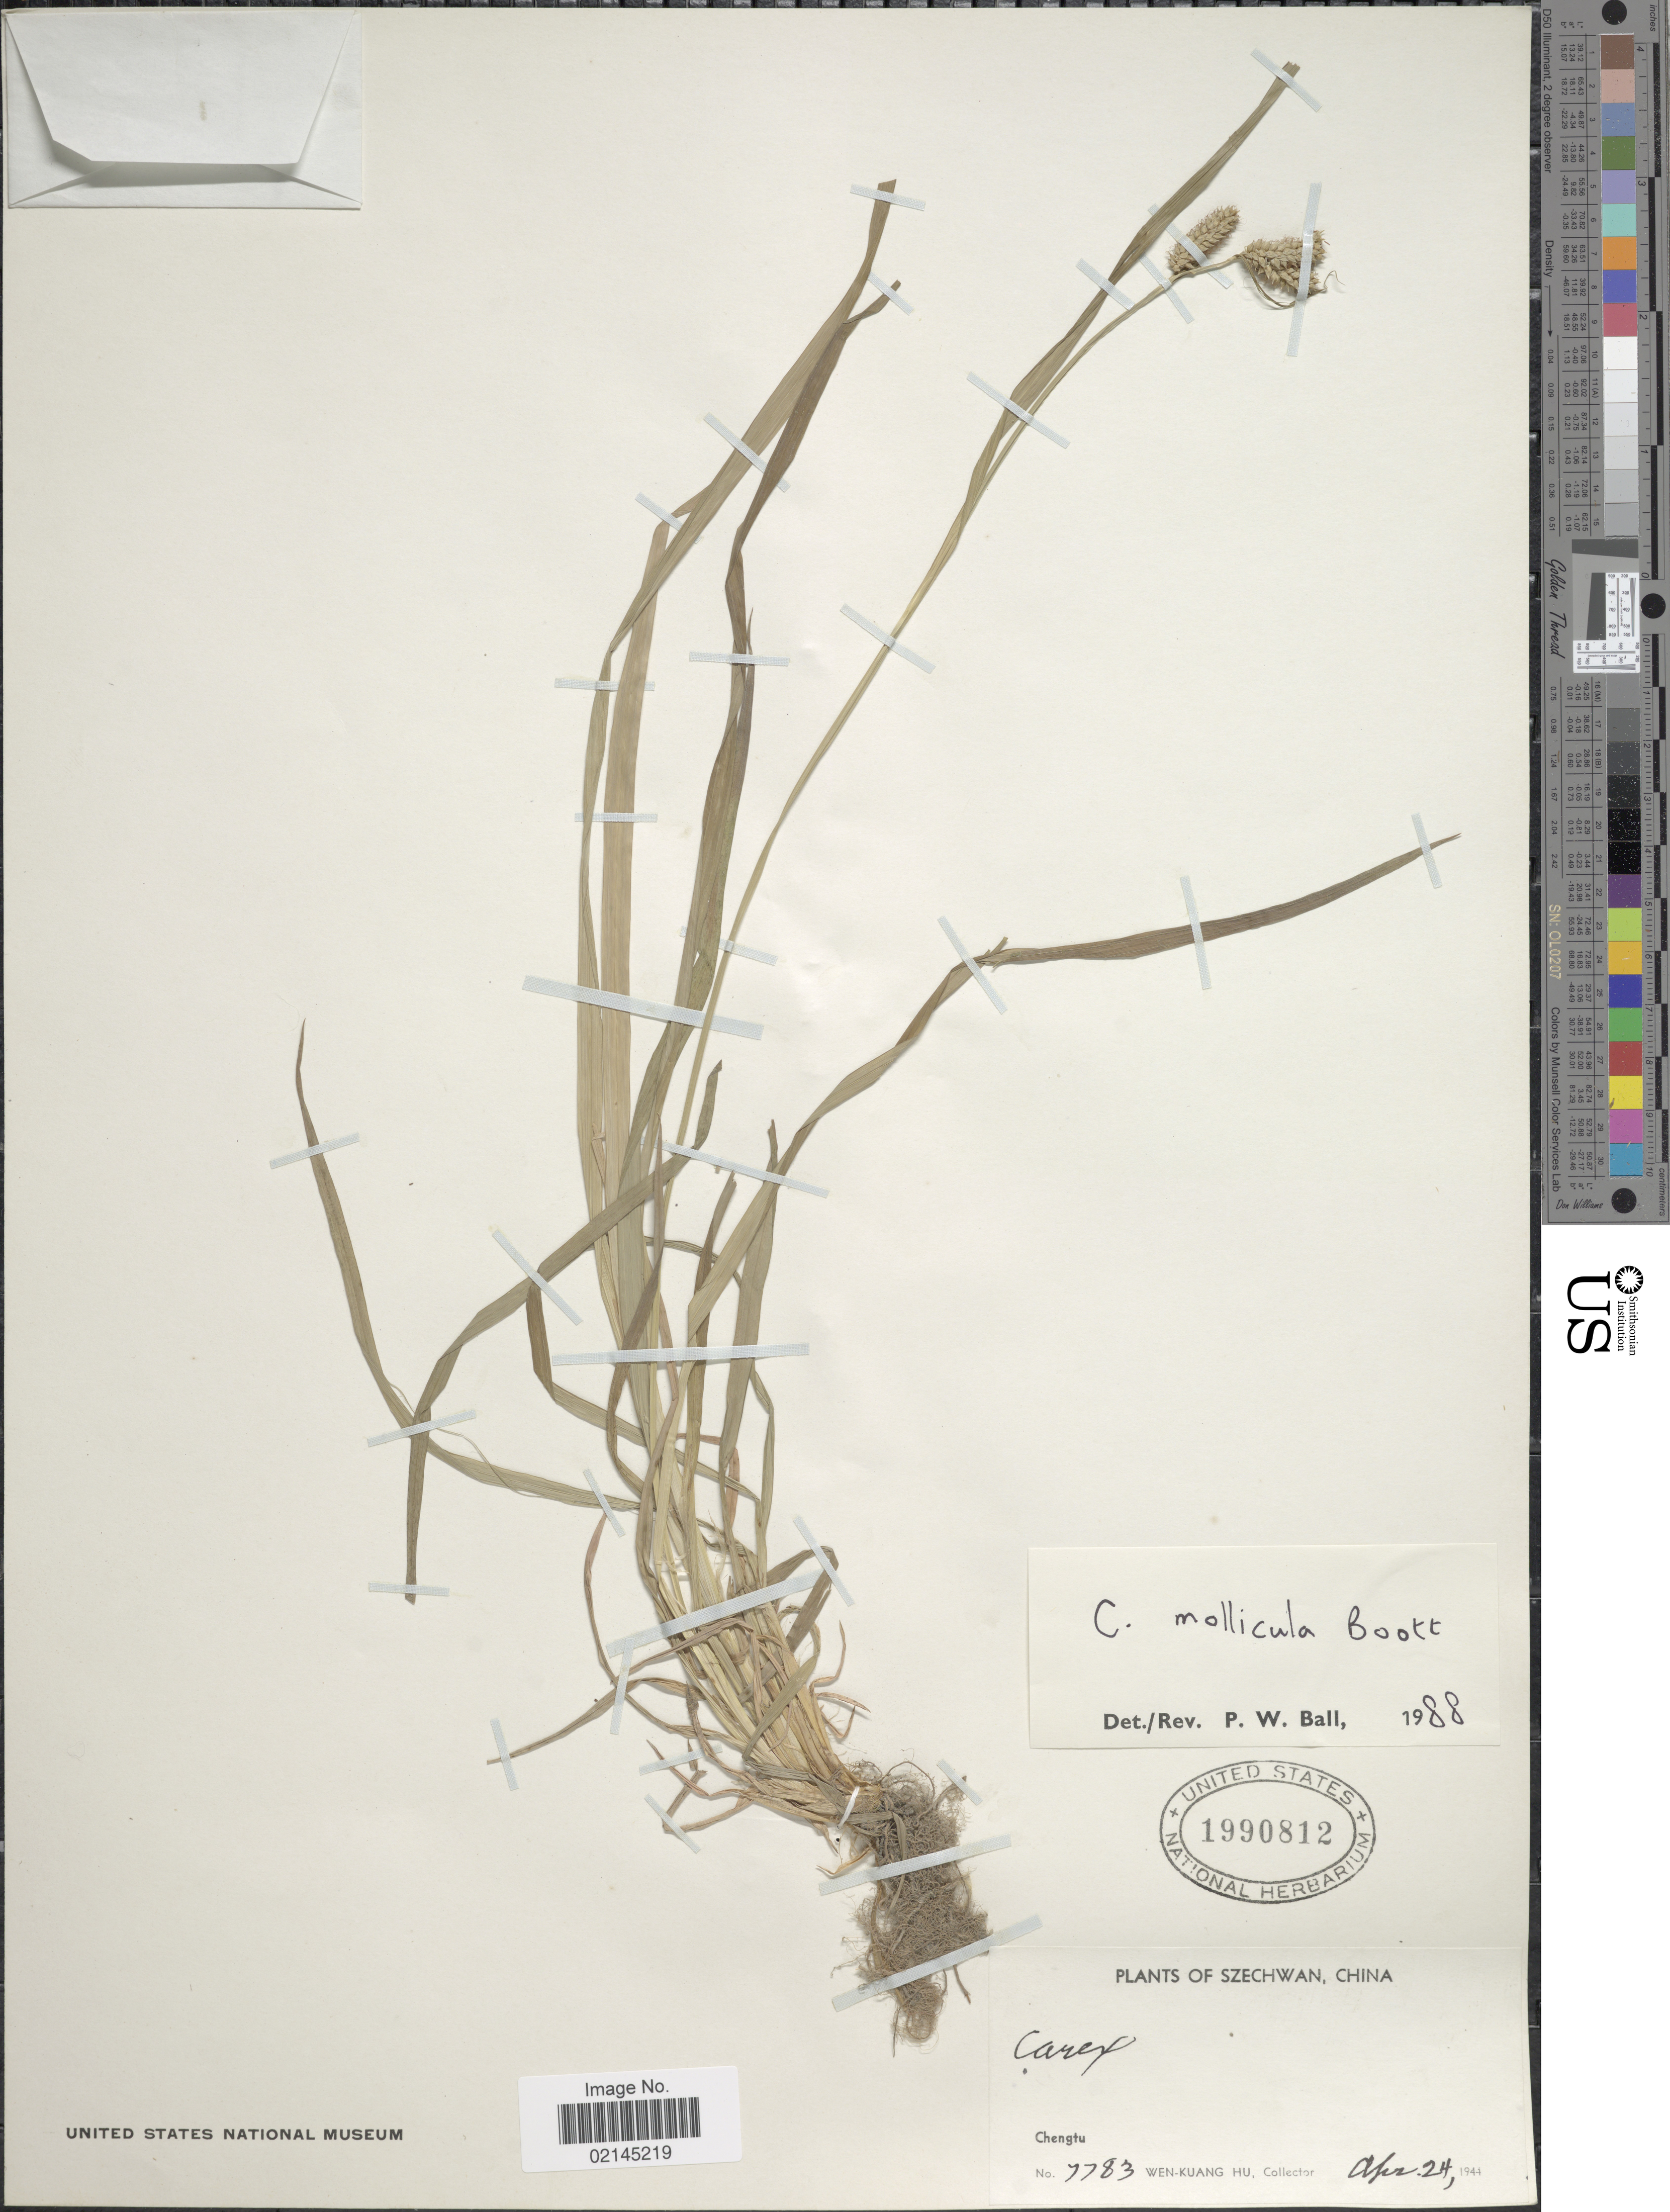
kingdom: Plantae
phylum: Tracheophyta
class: Liliopsida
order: Poales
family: Cyperaceae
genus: Carex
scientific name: Carex mollicula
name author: Boott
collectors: W. K. Hu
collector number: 7783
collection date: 1944-04-24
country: China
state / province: Sichuan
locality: Szechwan, China. Chengtu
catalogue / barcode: US 1990812